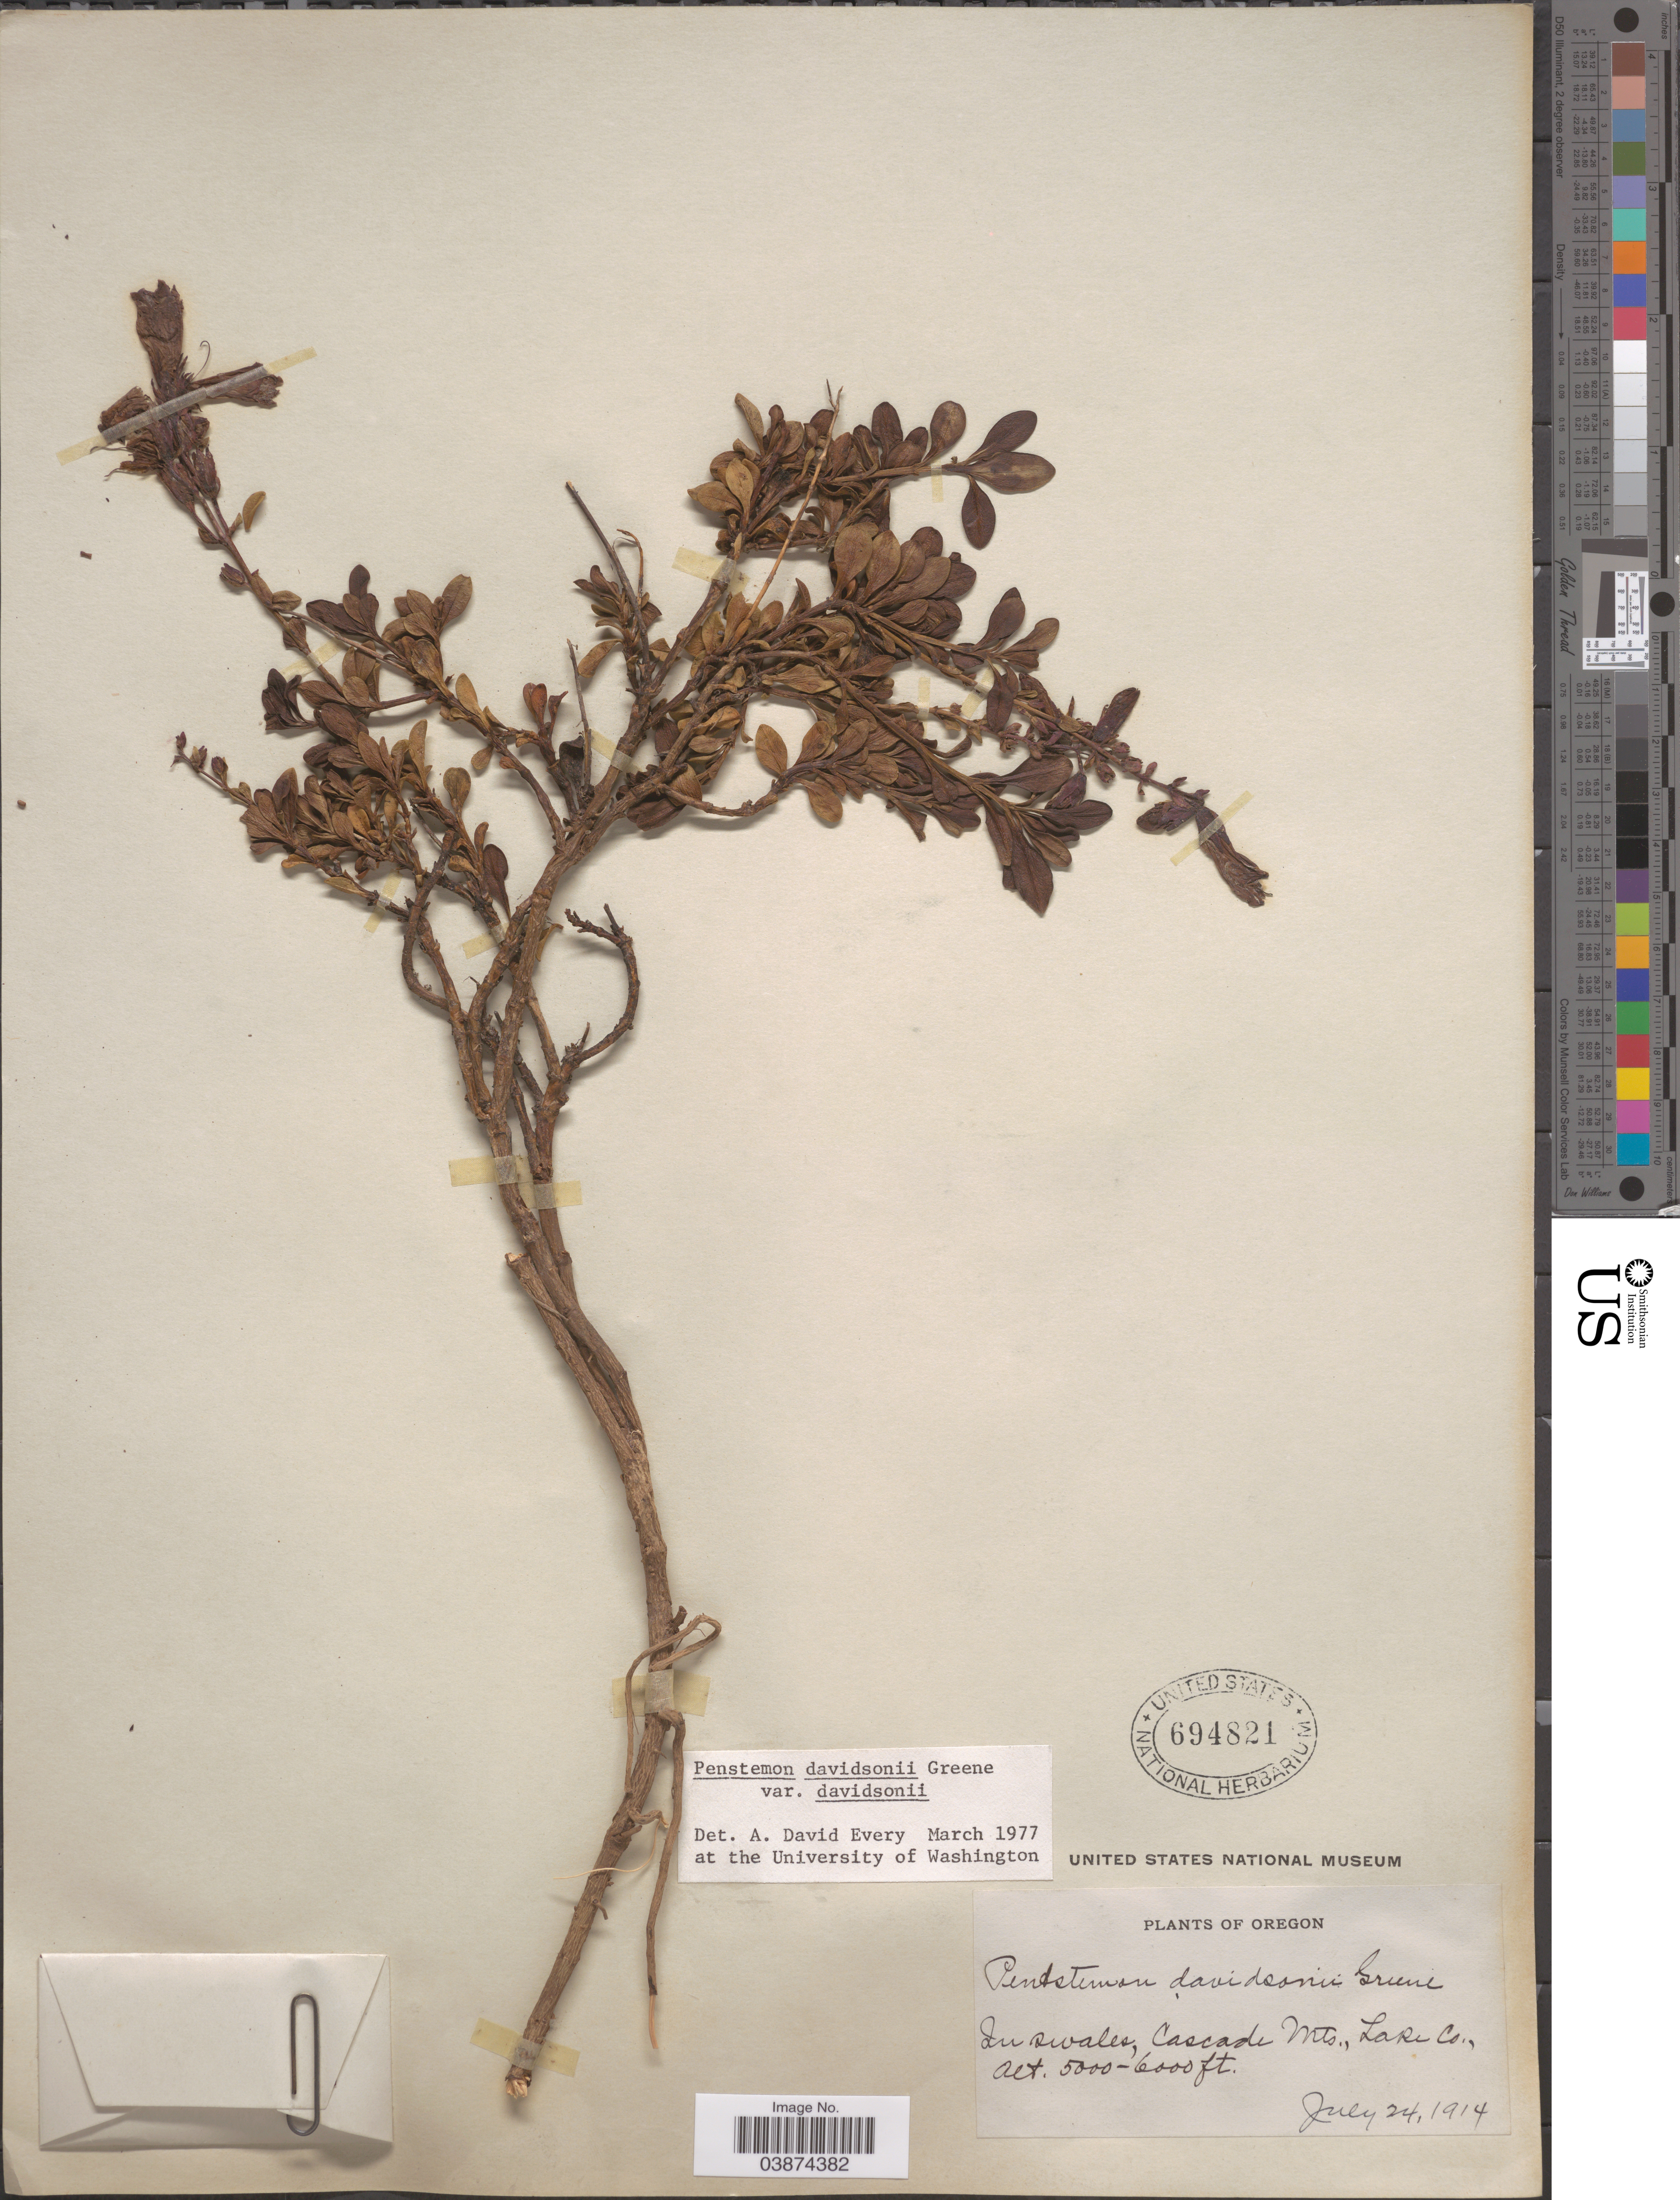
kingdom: Plantae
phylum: Tracheophyta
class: Magnoliopsida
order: Lamiales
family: Plantaginaceae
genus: Penstemon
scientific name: Penstemon davidsonii var. davidsonii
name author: Greene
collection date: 1914-07-24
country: United States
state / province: Oregon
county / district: Lake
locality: In swales, Cascade Mts., Lake Co.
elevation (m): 1524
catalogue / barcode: US 694821